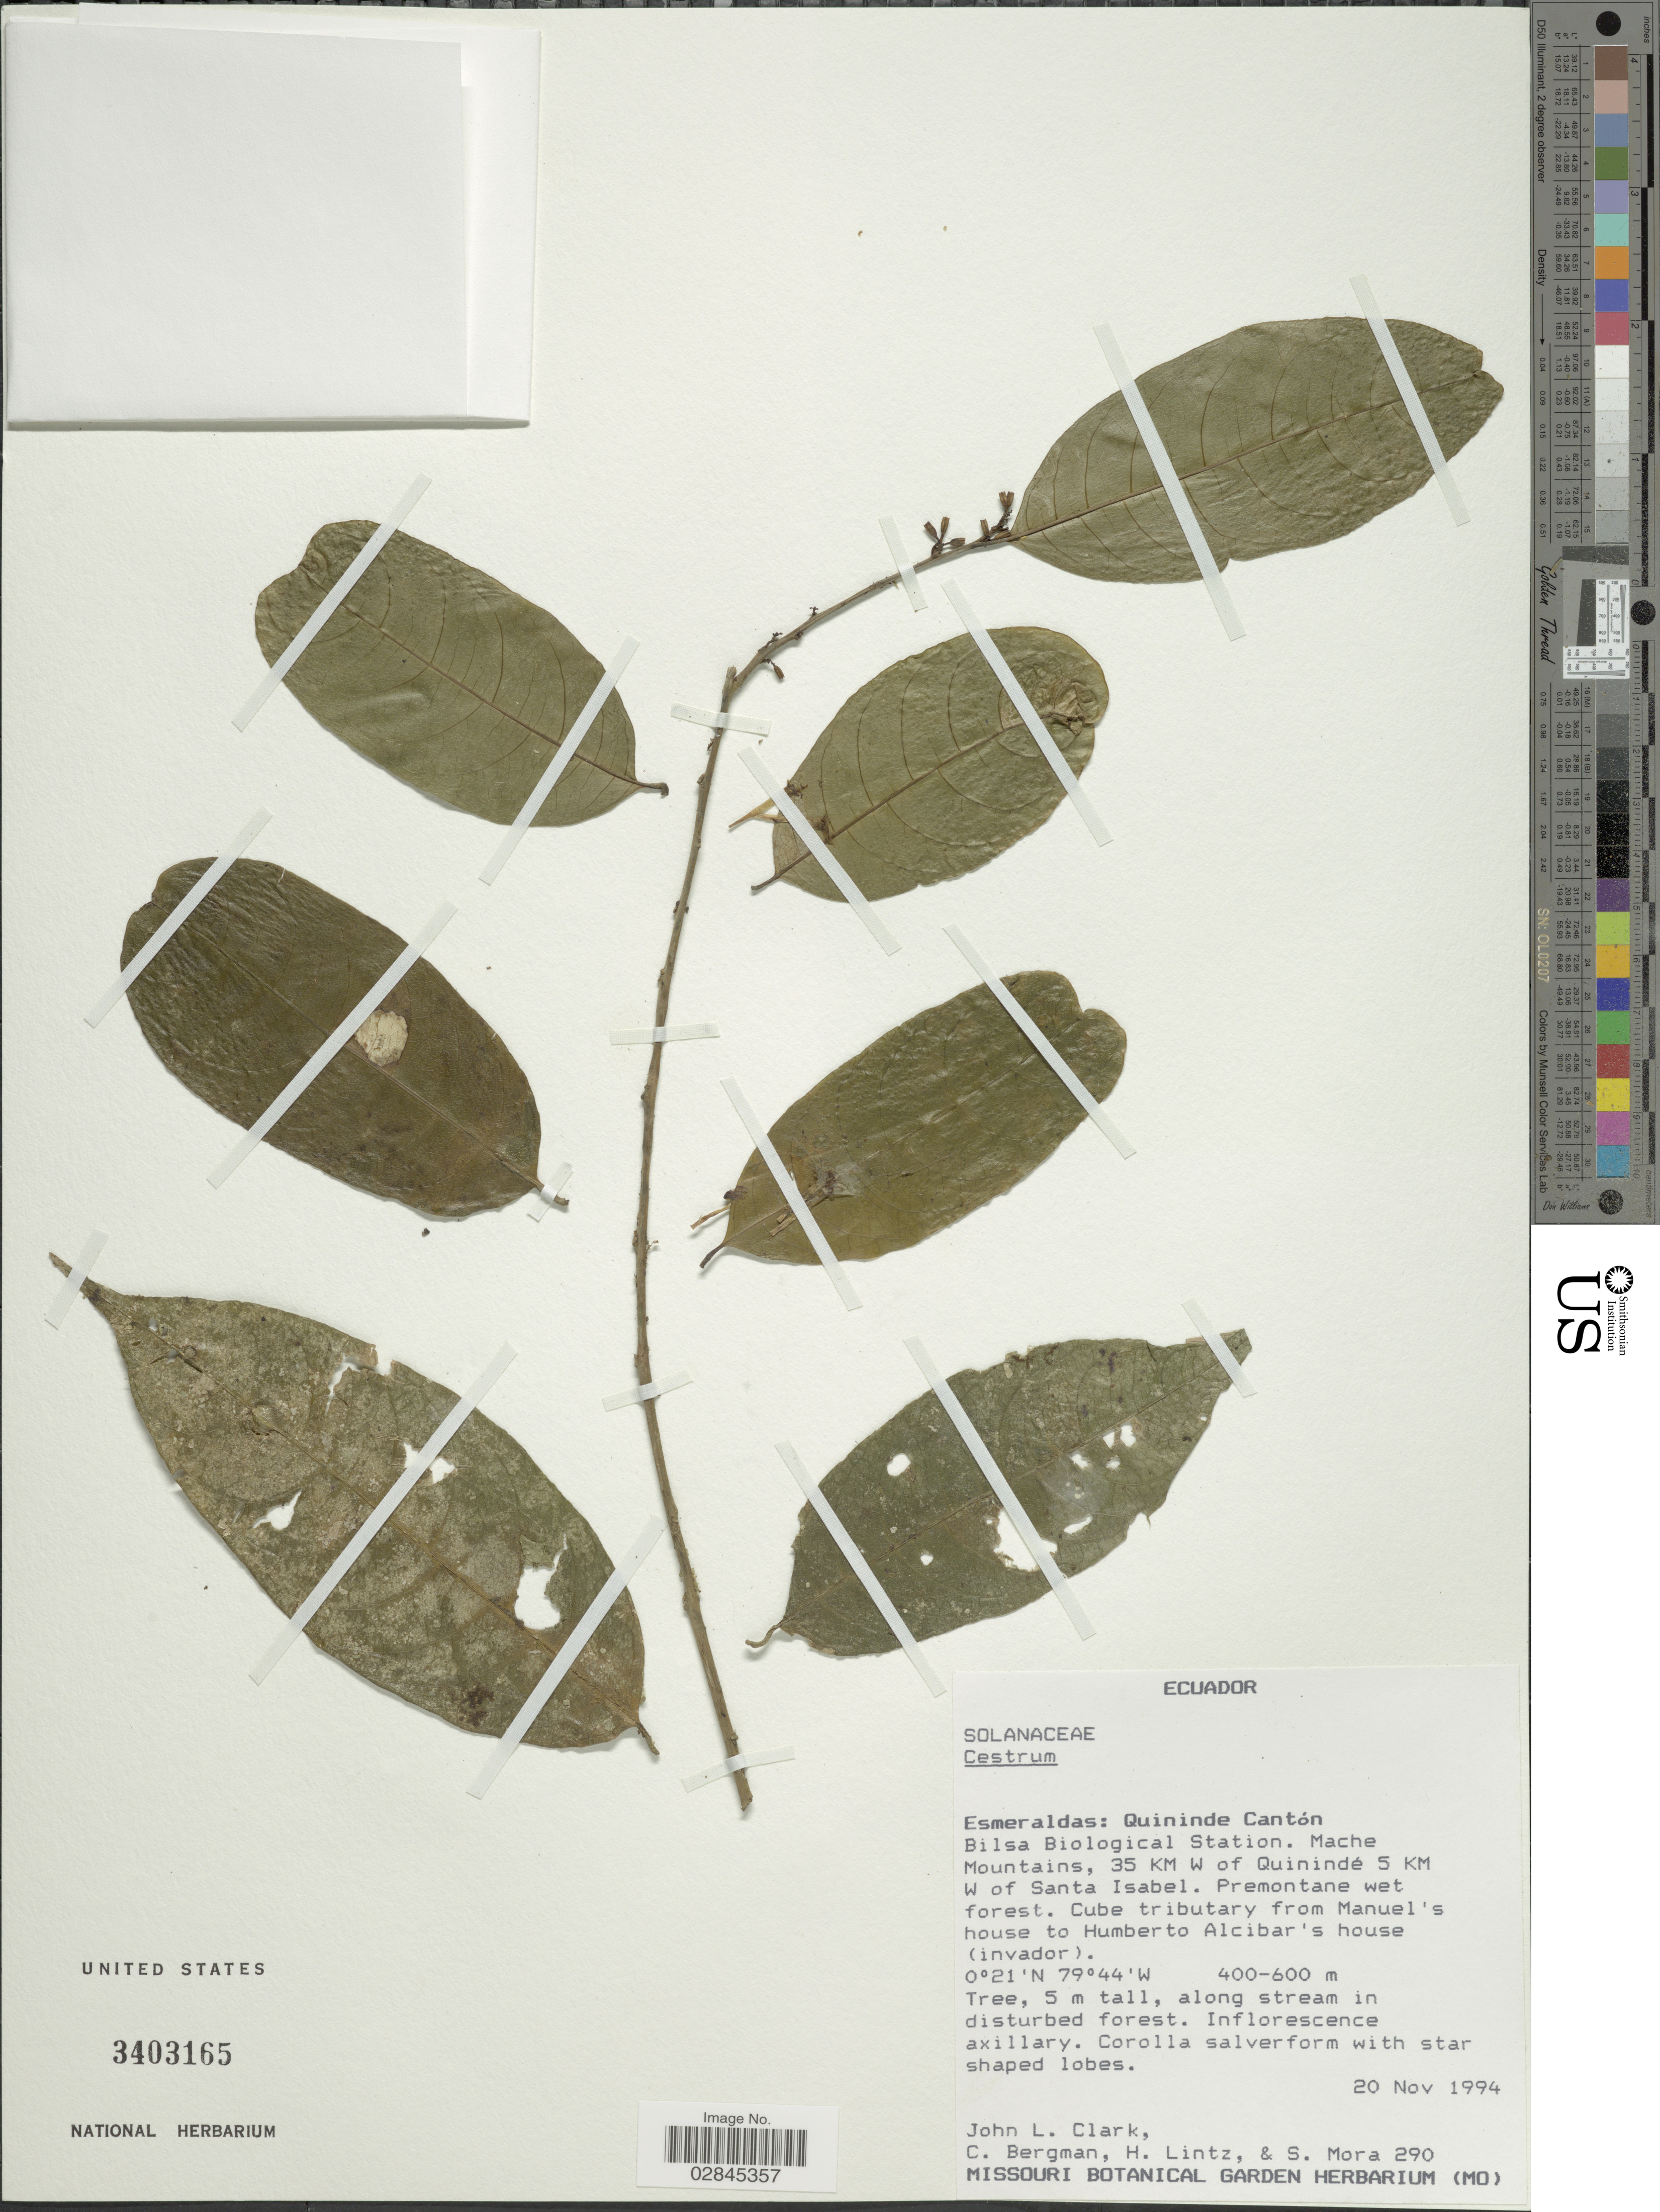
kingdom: Plantae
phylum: Tracheophyta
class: Magnoliopsida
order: Solanales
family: Solanaceae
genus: Cestrum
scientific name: Cestrum sp.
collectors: J. L. Clark, C. Bergman, H. Lintz & S. Mora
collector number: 290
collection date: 1994-11-20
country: Ecuador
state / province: Esmeraldas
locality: Quininde Cantón. Bilsa Biological Station. Mache Mountains, 35 KM W of Quinindé, 5 KM W of Santa Isabel.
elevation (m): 400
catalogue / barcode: US 3403165